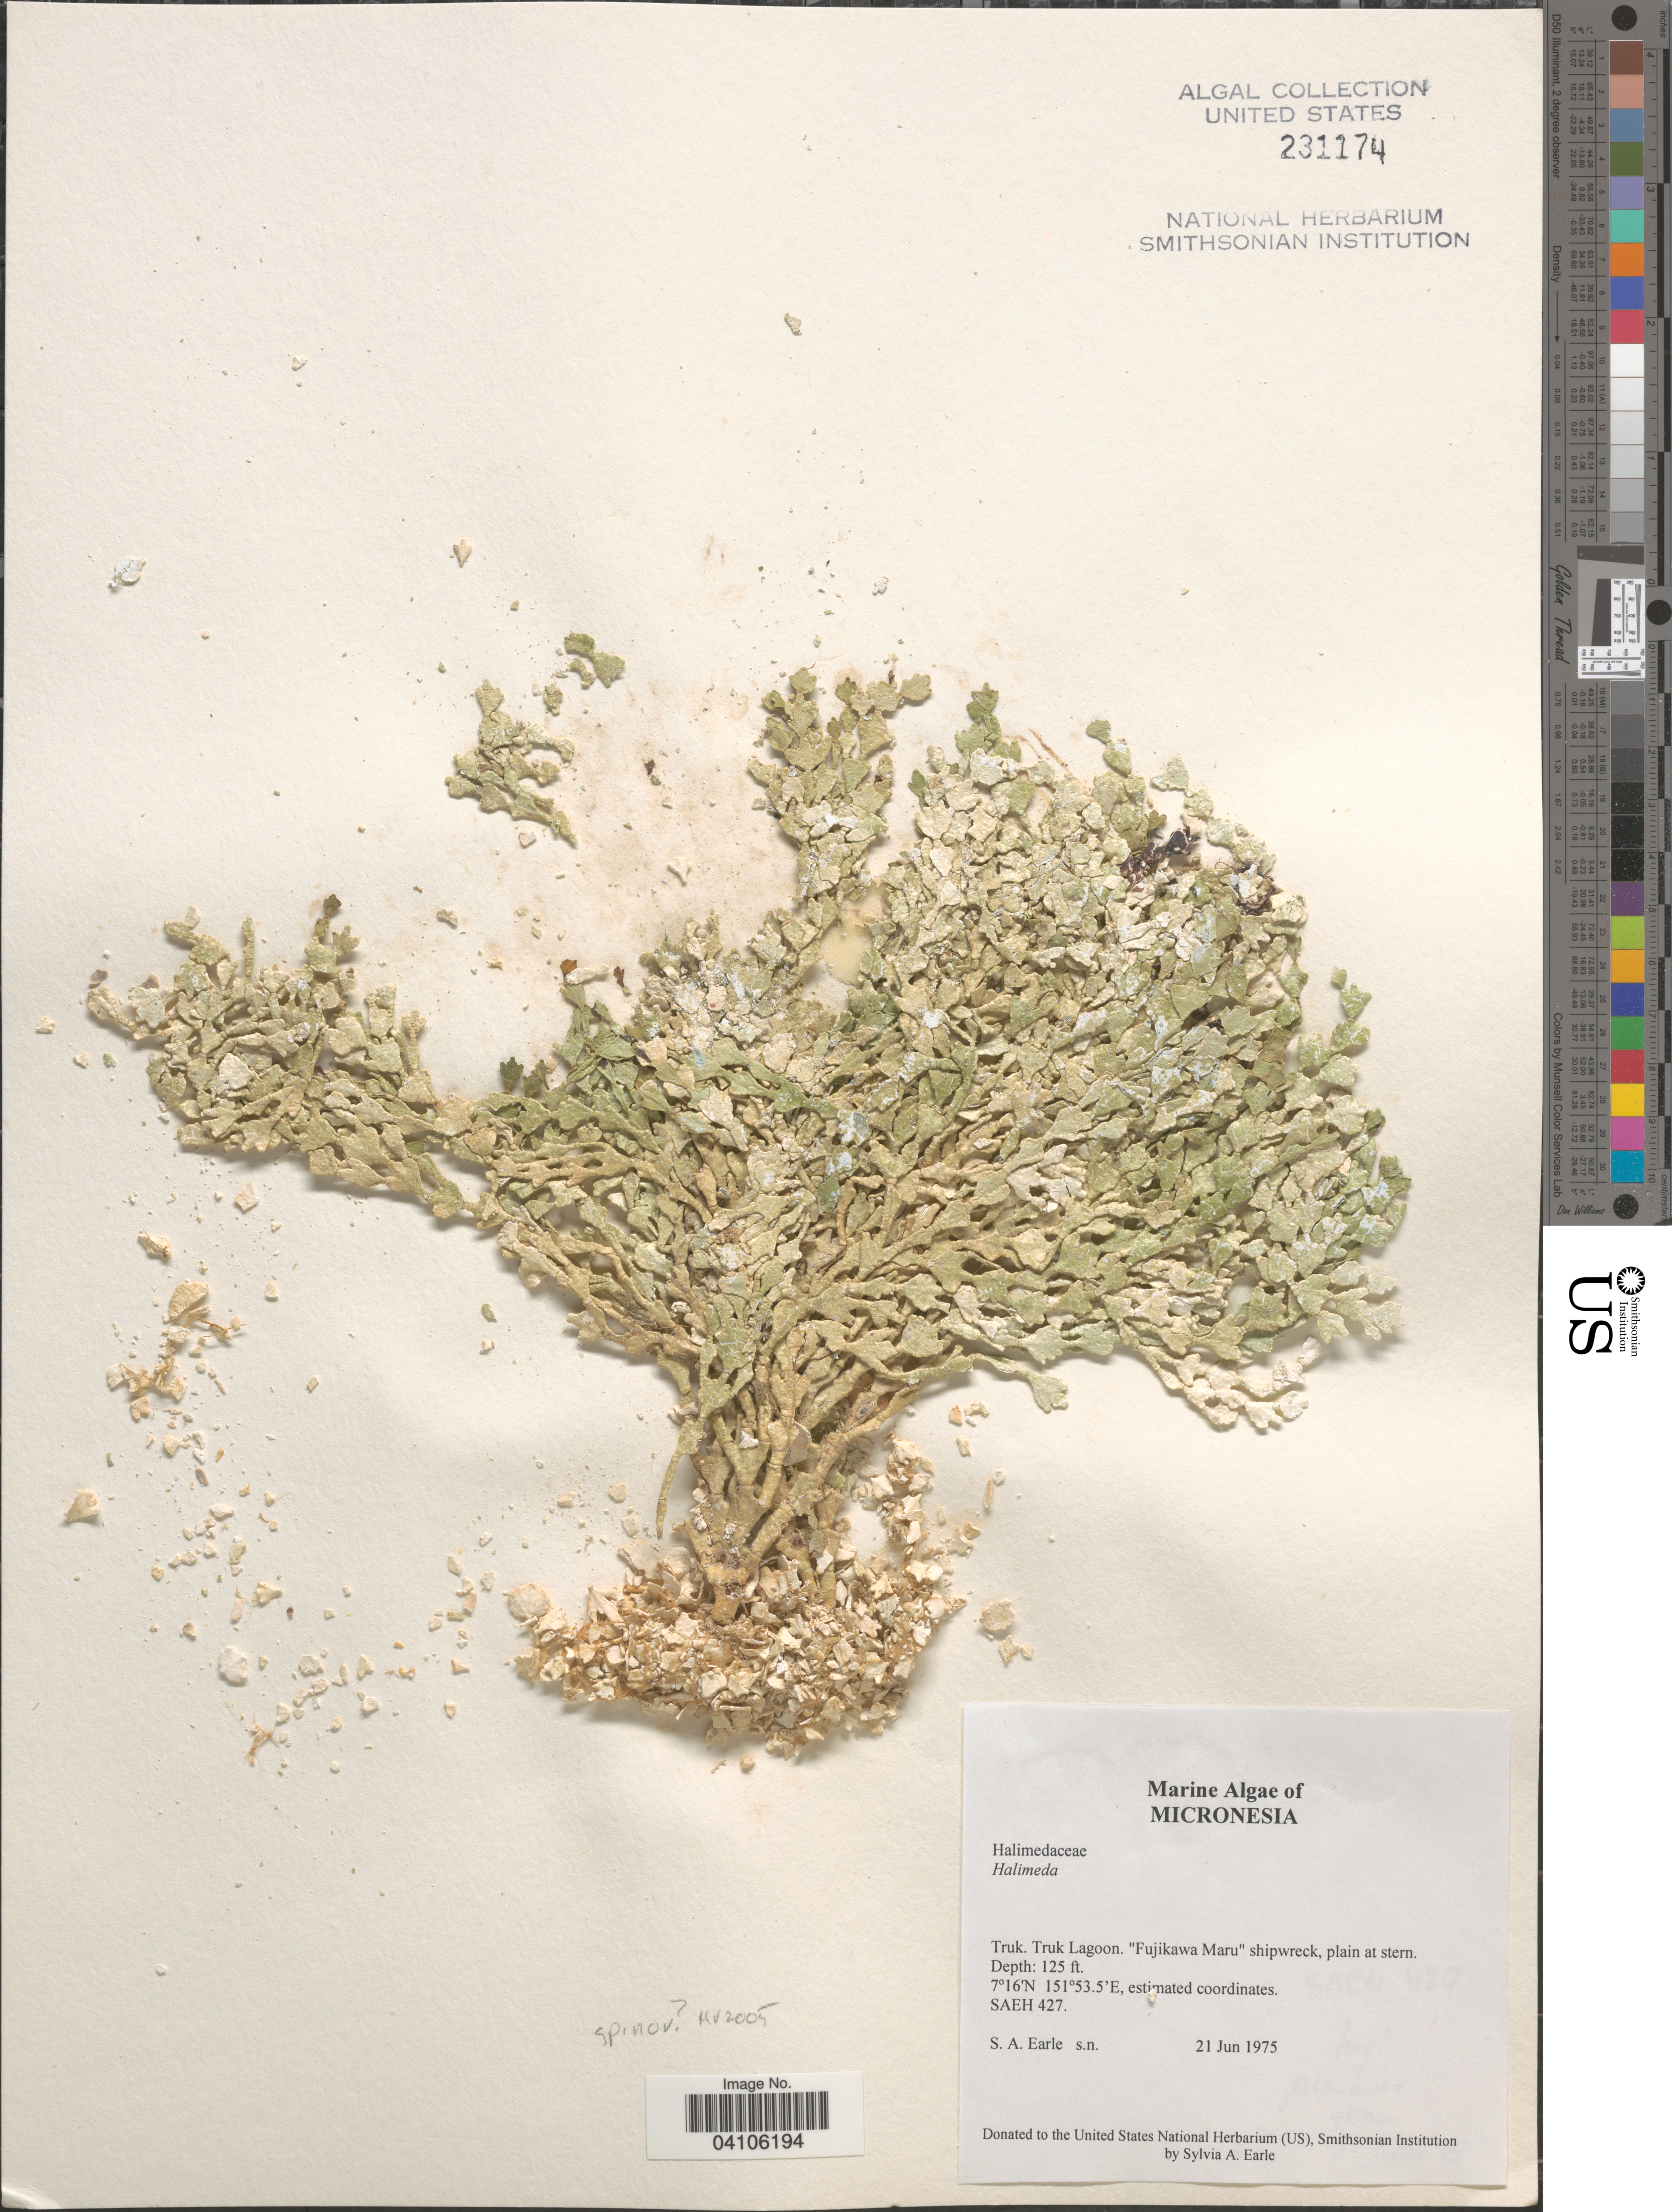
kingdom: Plantae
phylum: Chlorophyta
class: Ulvophyceae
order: Bryopsidales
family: Halimedaceae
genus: Halimeda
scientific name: Halimeda sp.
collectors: S. A. Earle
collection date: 1975-06-21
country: Micronesia, Federated States of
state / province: Truk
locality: Truk Lagoon. "Fujikawa Maru" shipwreck, plain at stern. SAEH 427.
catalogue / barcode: US 231174